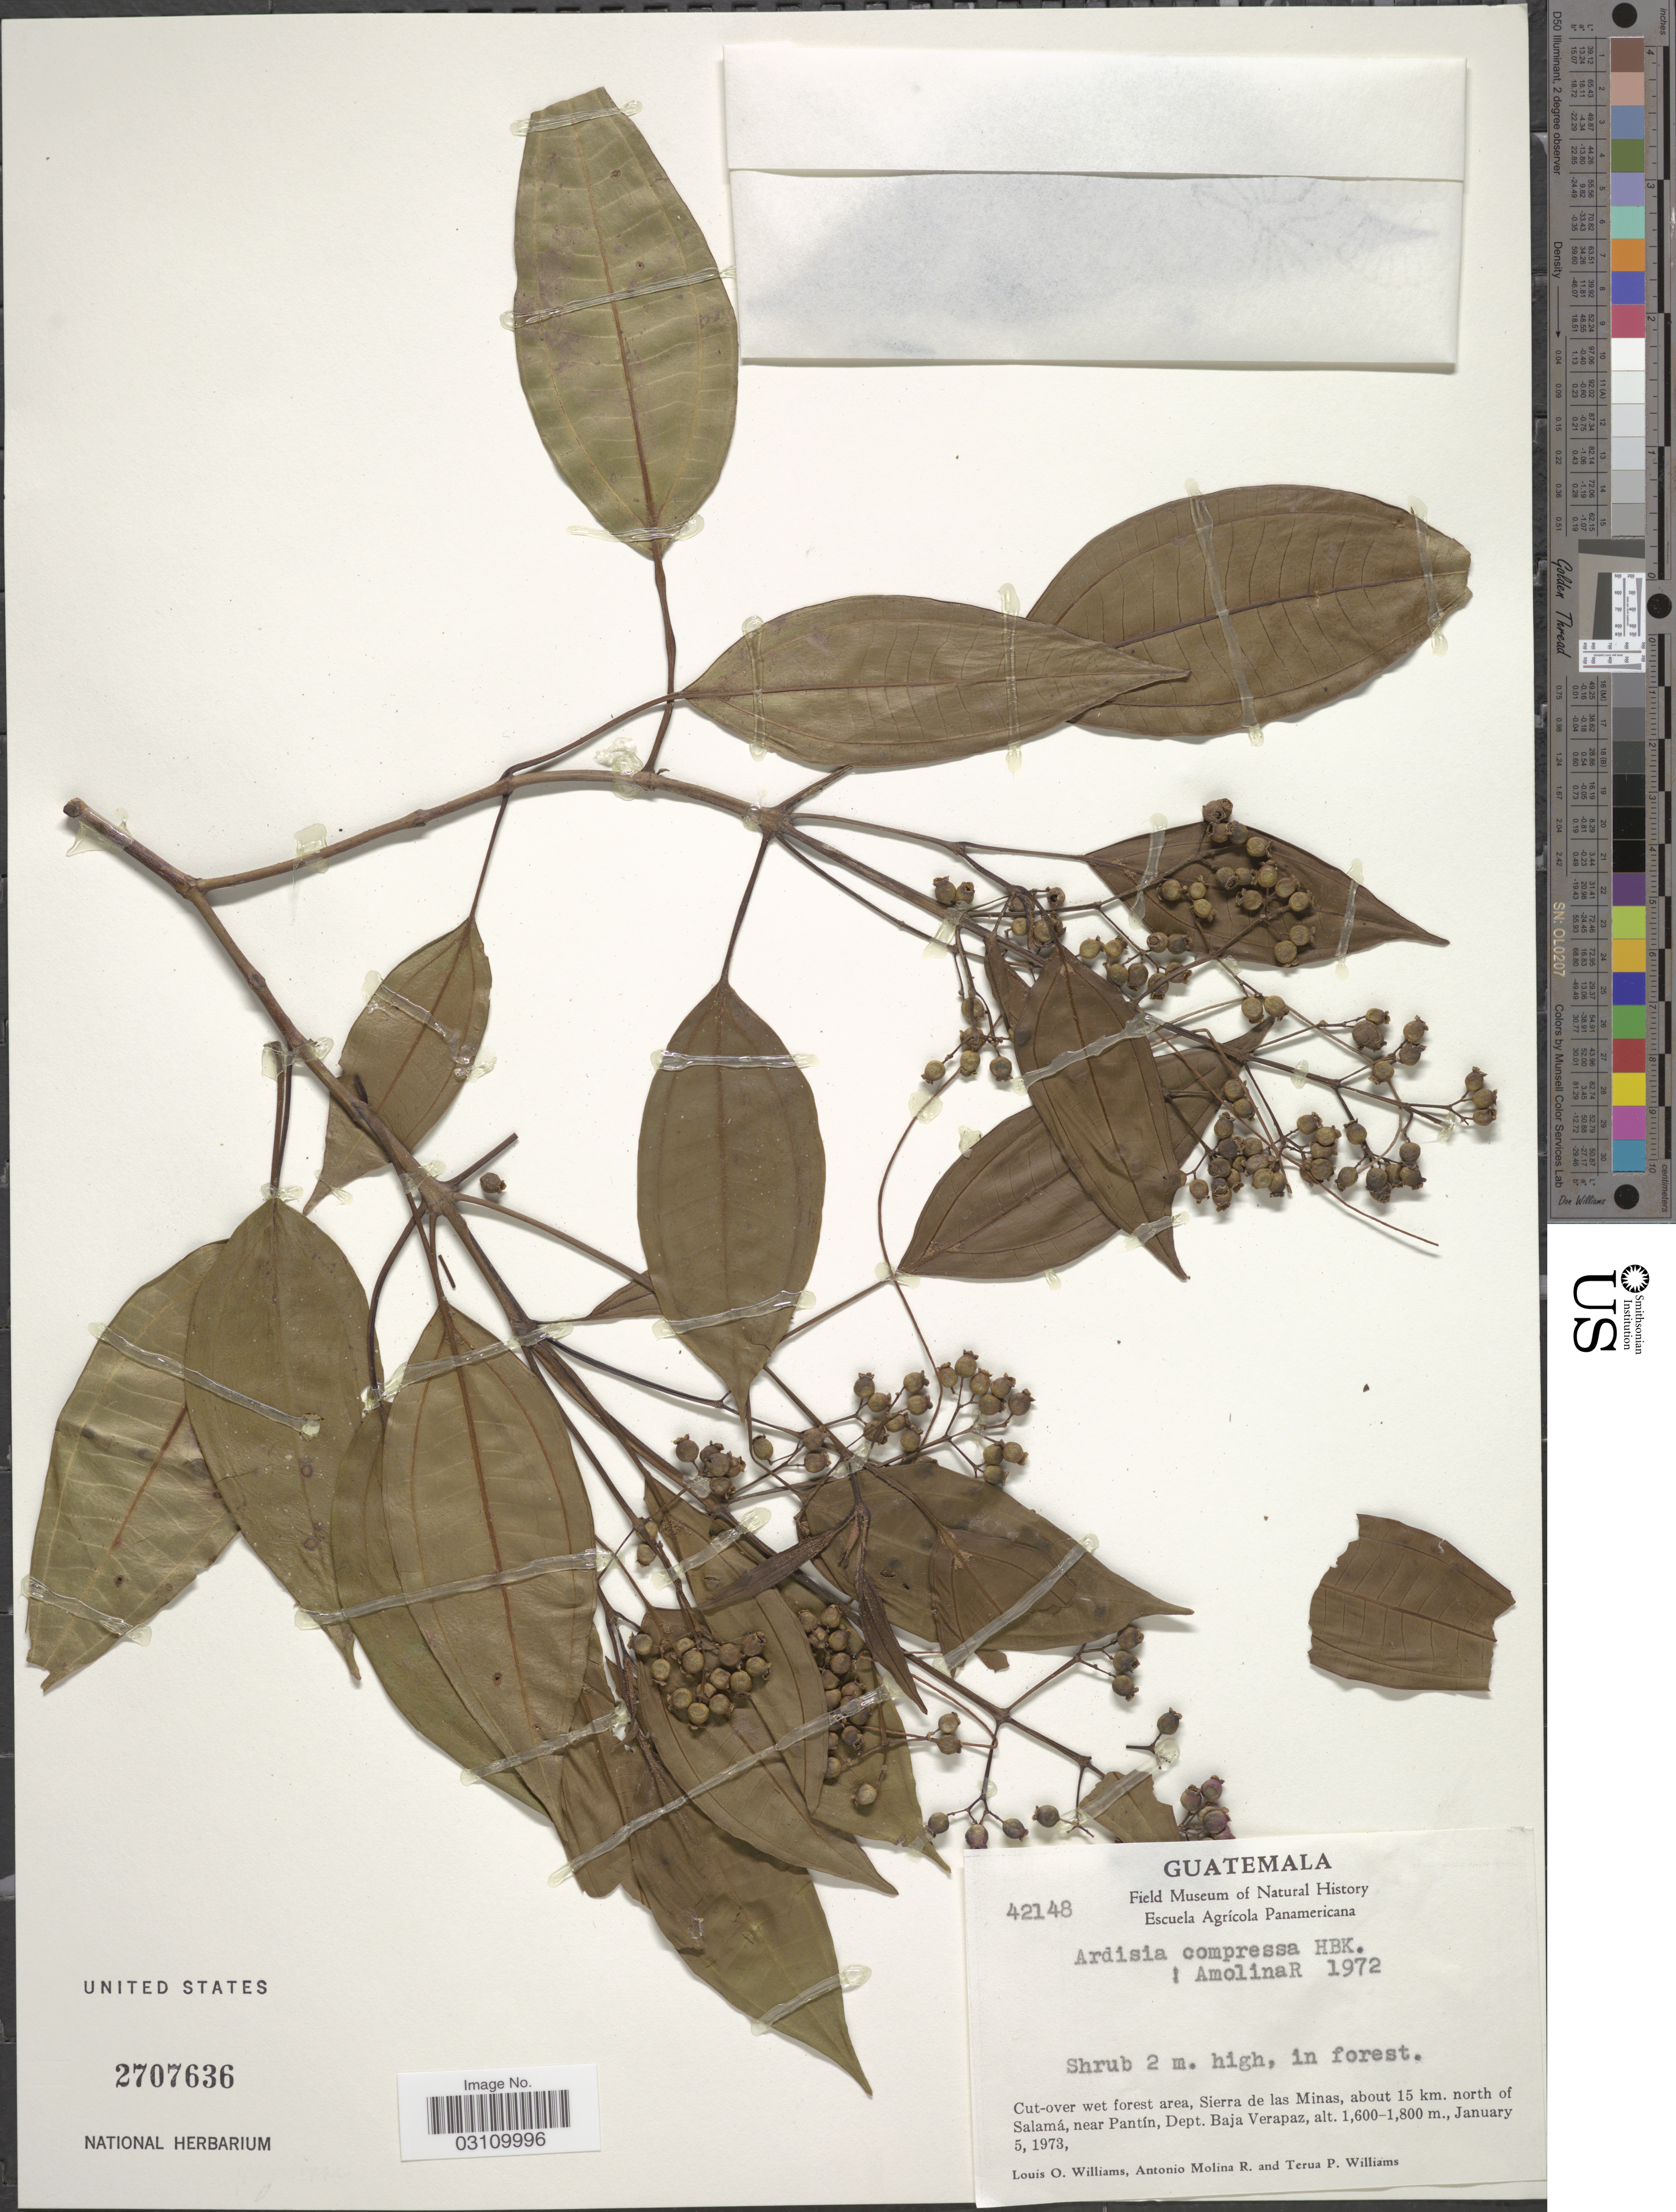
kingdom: Plantae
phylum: Tracheophyta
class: Magnoliopsida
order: Ericales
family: Primulaceae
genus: Ardisia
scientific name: Ardisia compressa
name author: Kunth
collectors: L. O. Williams, A. Molina R. & T. Williams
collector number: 42148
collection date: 1973-01-02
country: Guatemala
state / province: Baja Verapaz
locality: Cut-over wet forest area, Sierra de las Minas, about 15 km. north of Salamá, near Pantín, Dept. Baja Verapaz.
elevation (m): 1600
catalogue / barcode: US 2707636